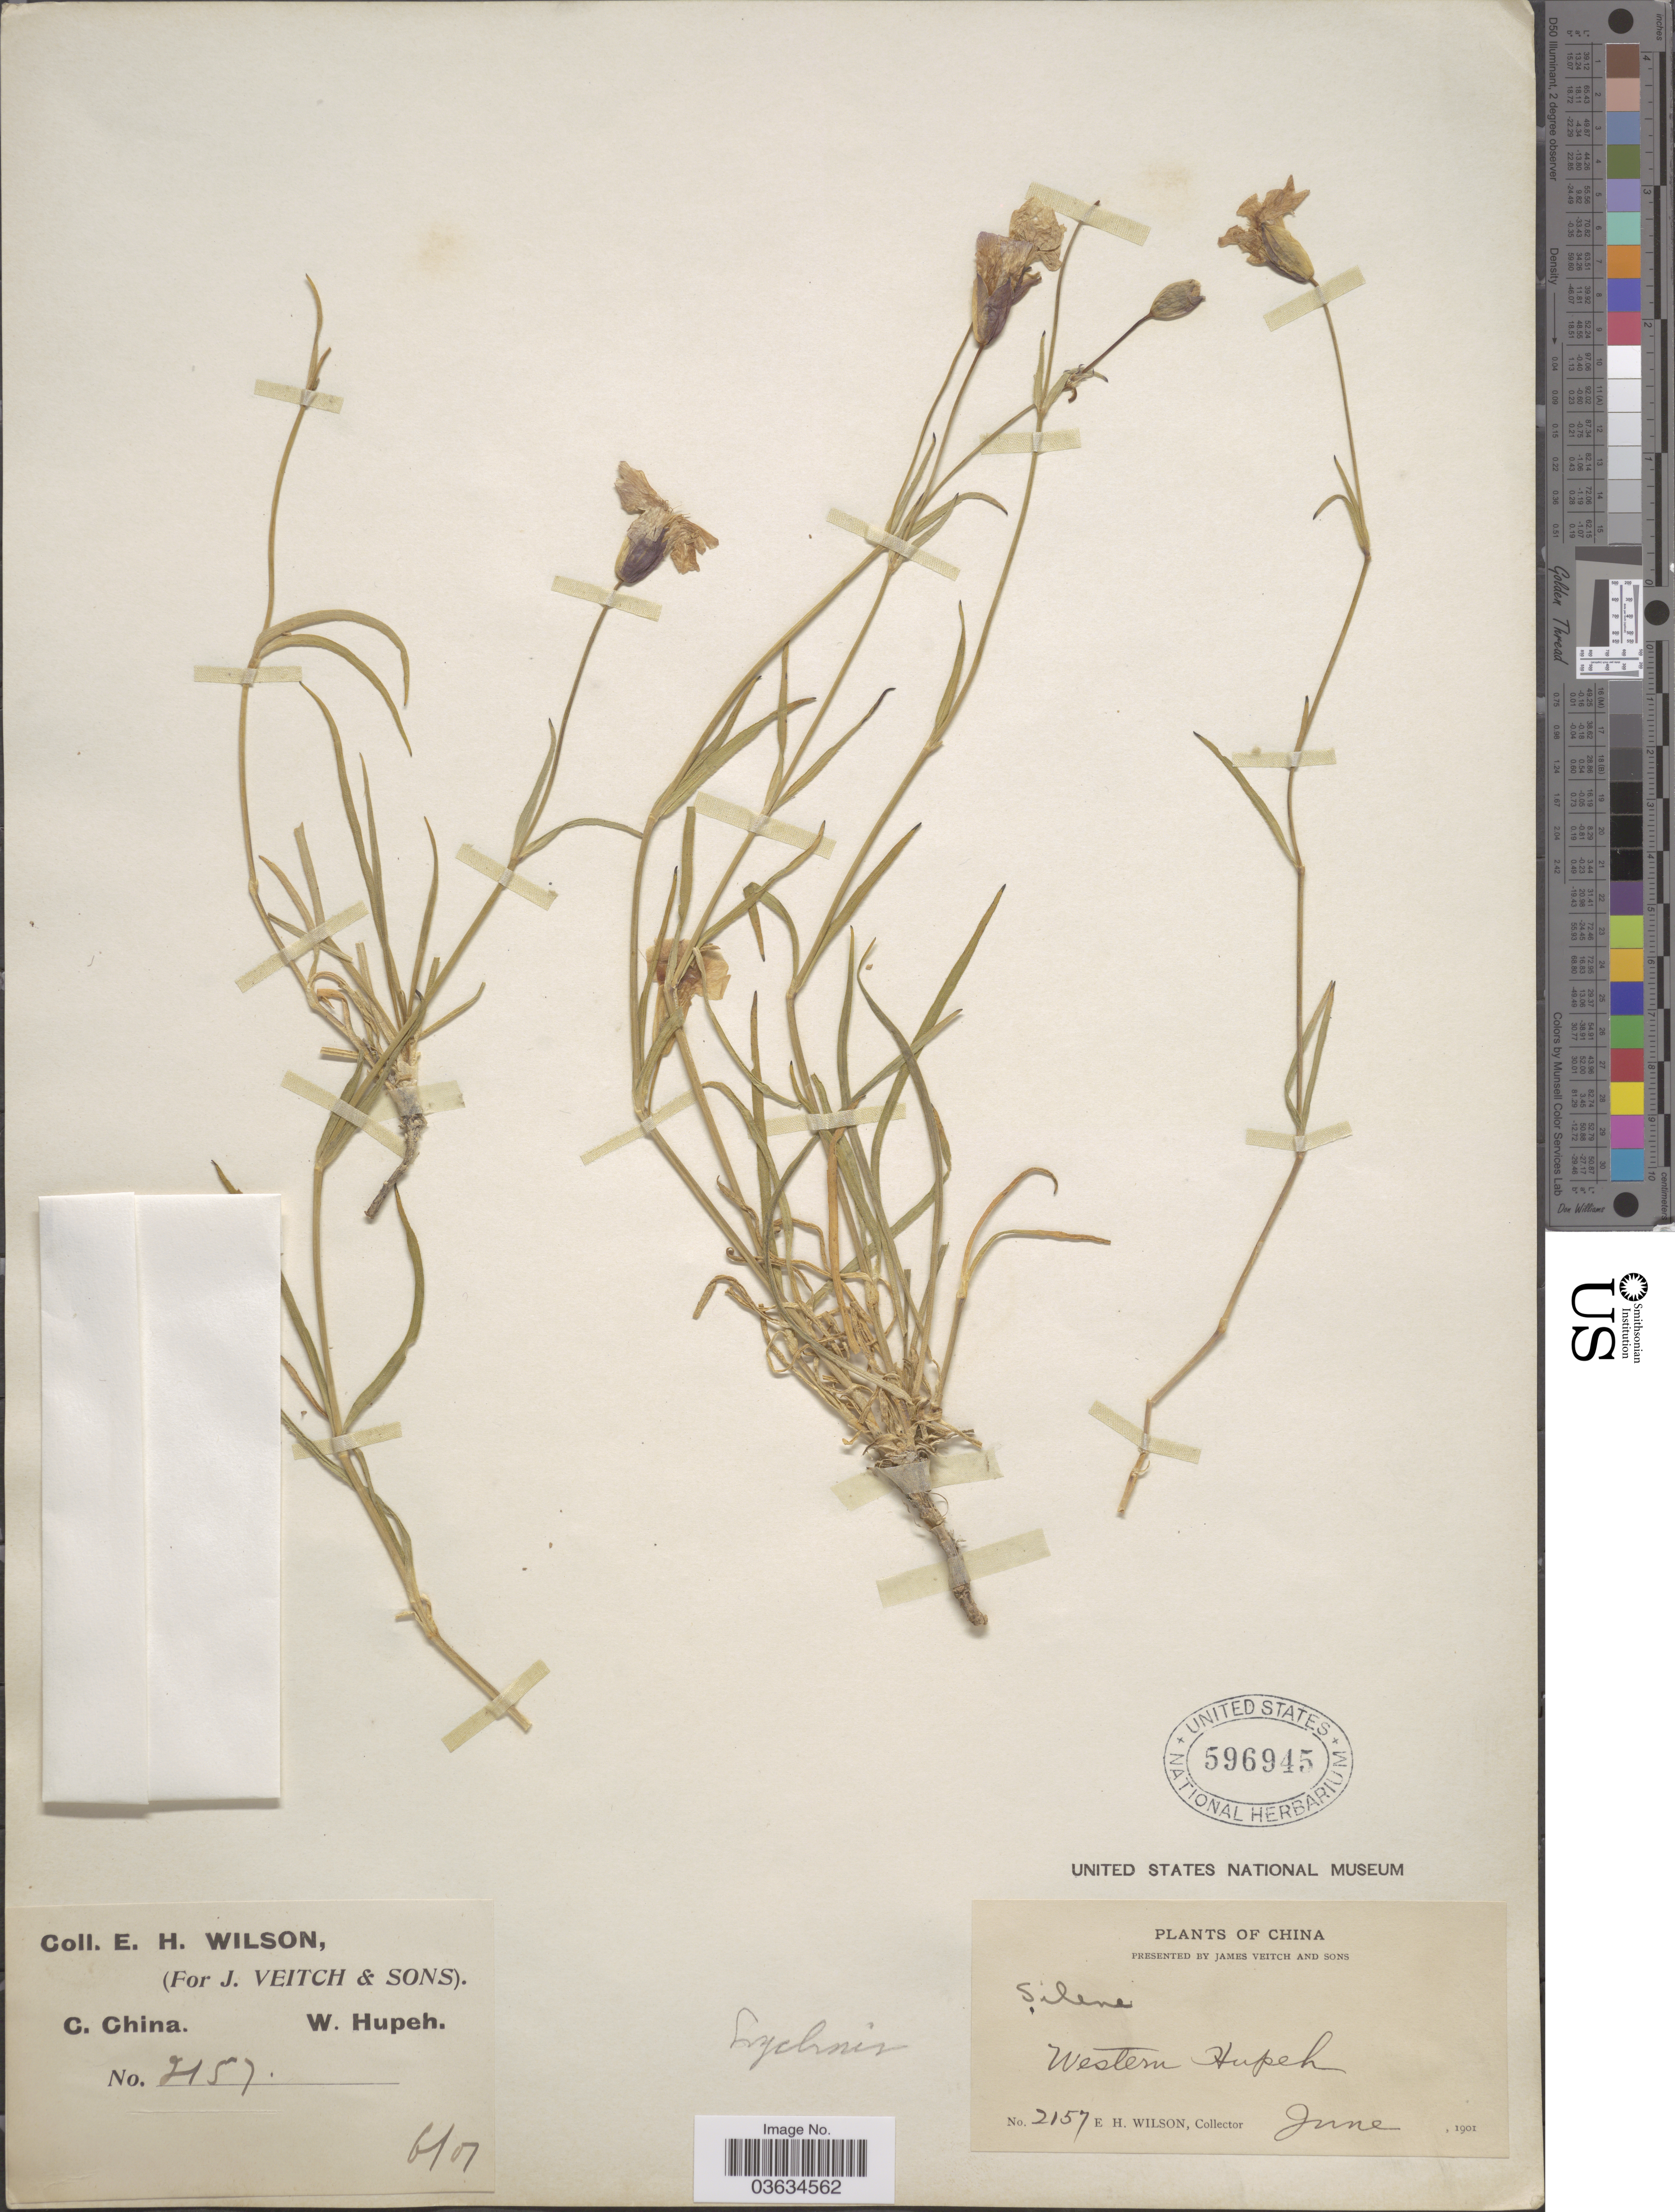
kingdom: Plantae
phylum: Tracheophyta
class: Magnoliopsida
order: Caryophyllales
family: Caryophyllaceae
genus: Silene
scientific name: Silene sp.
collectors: E. Wilson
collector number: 2157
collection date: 1901-06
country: China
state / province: Hubei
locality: C. China. Western Hupeh.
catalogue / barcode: US 596945